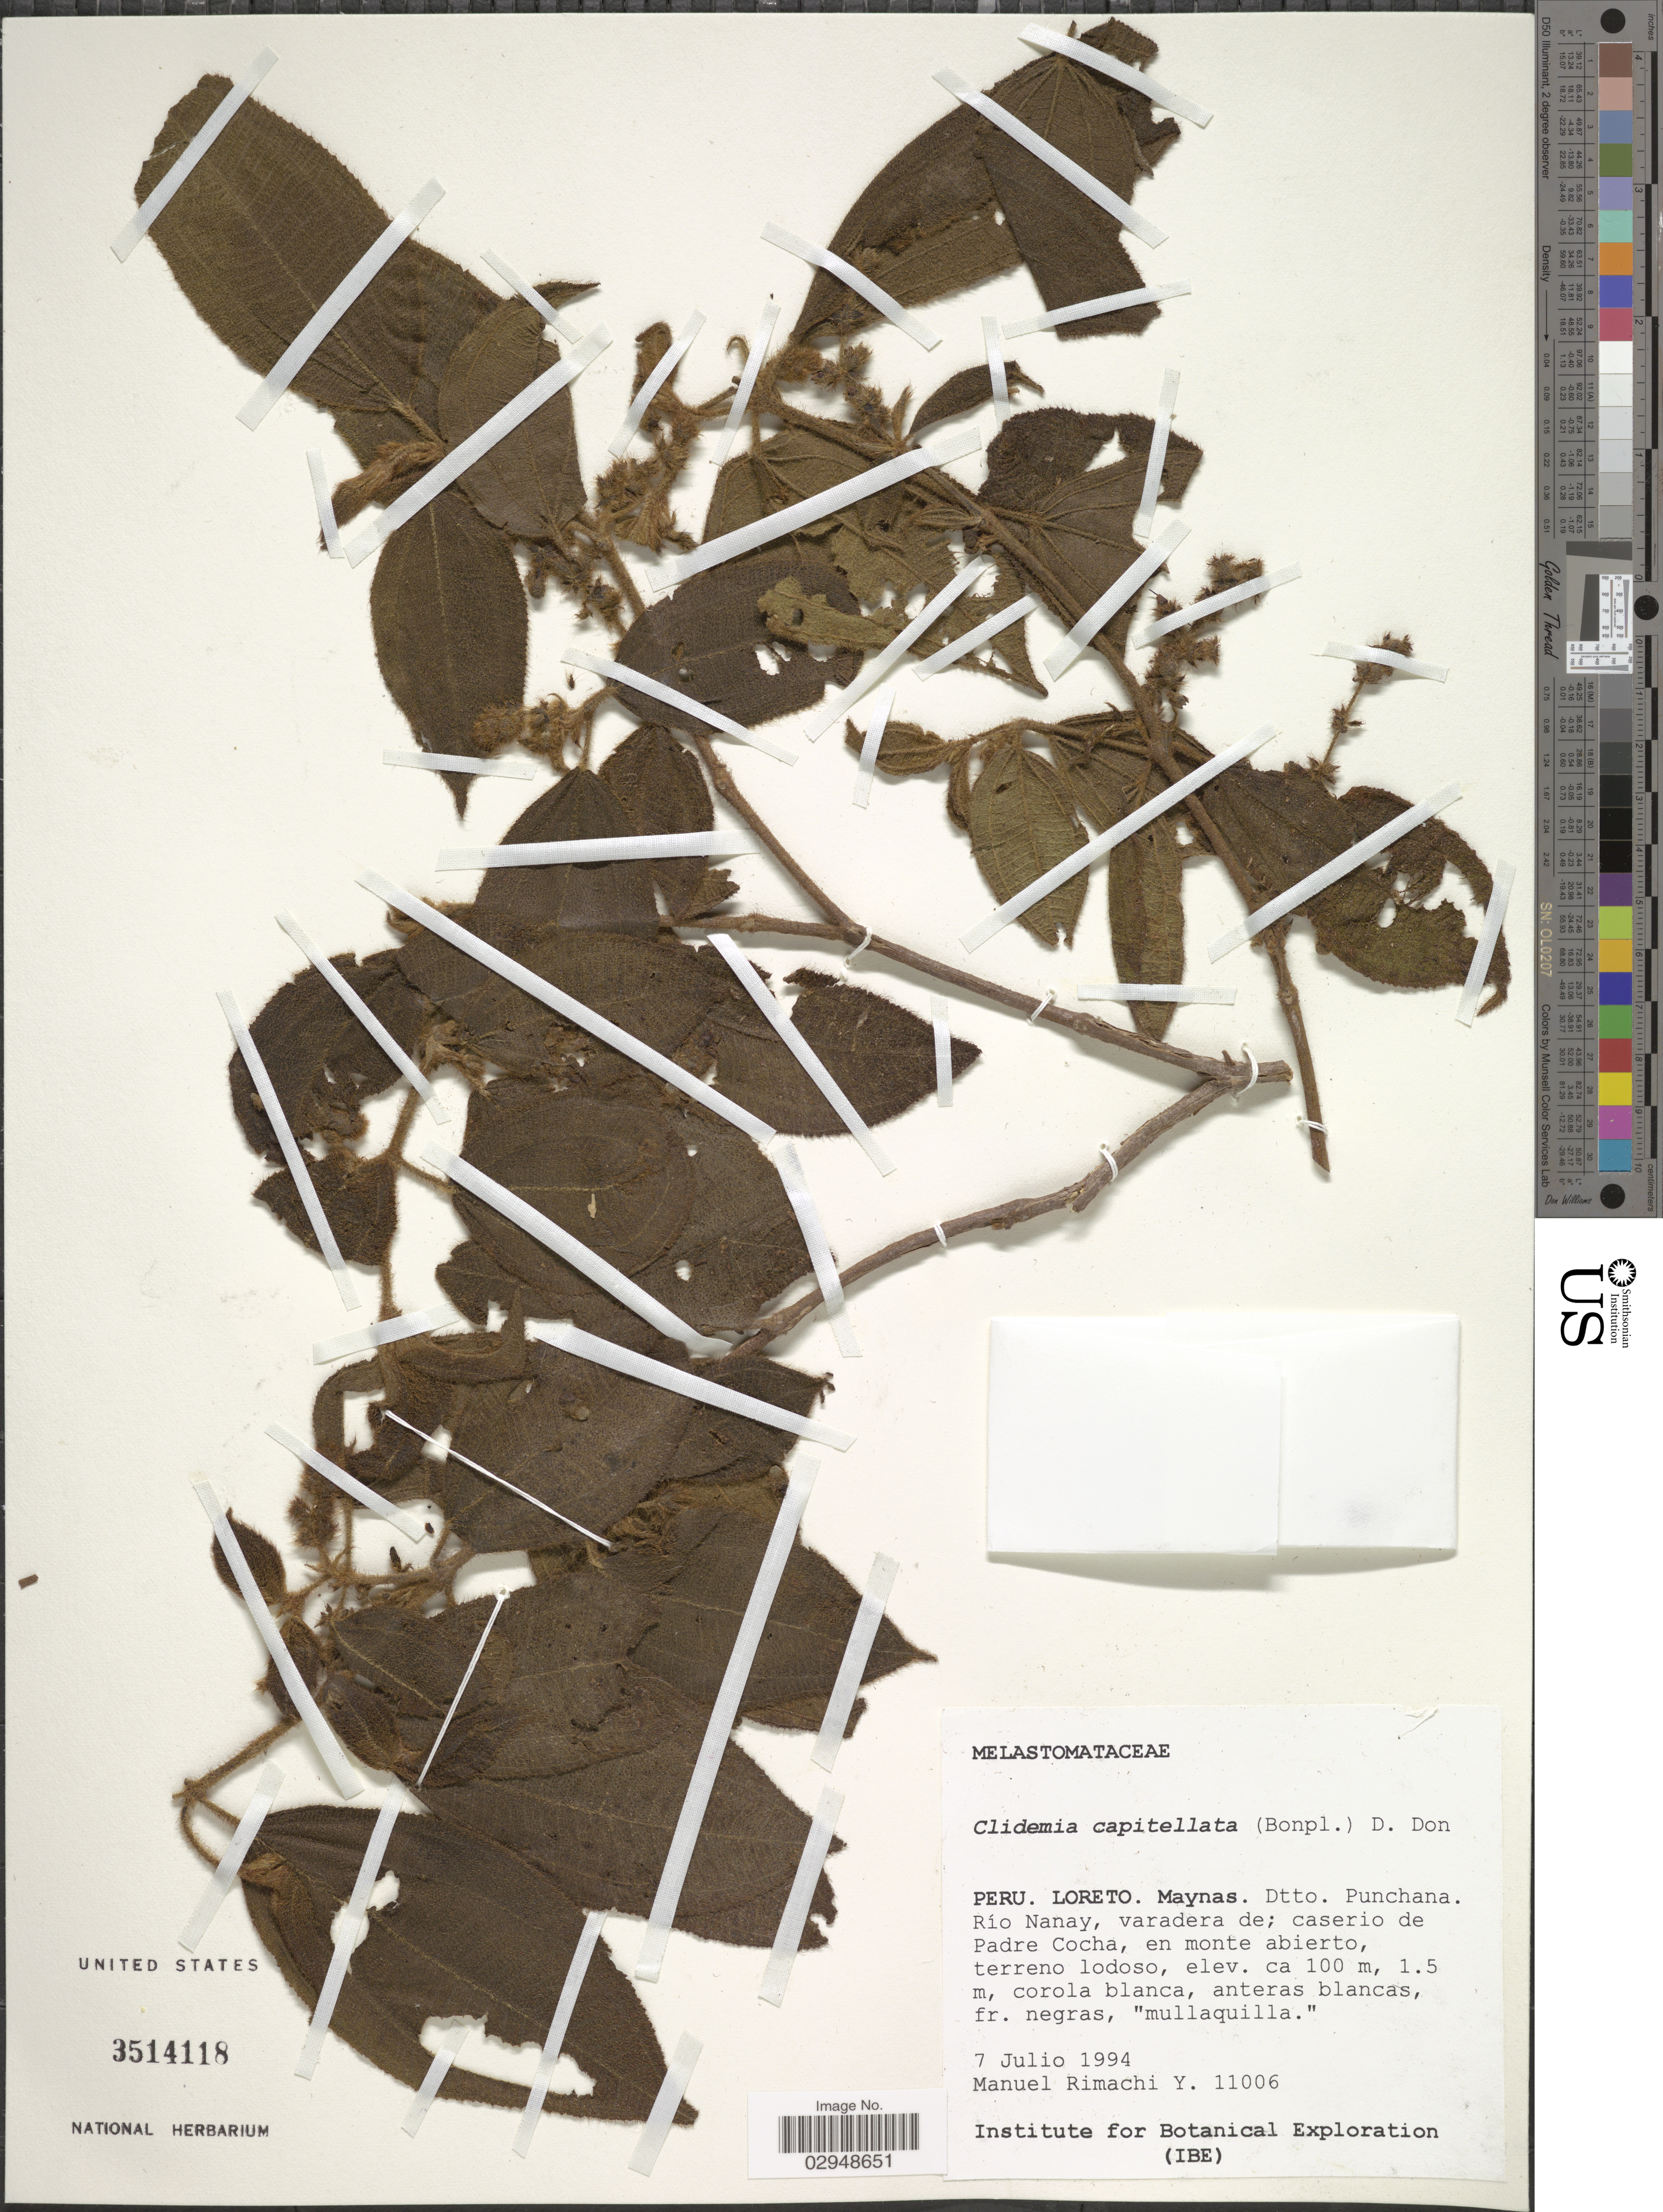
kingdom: Plantae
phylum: Tracheophyta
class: Magnoliopsida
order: Myrtales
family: Melastomataceae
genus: Clidemia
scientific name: Clidemia capitellata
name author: (Bonpl.) D. Don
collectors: M. Rimachi Y.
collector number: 11006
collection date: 1994-07-07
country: Peru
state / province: Loreto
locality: Maynas. Dttto. Punchana. Río Nanay, varadera de; caserio de Padre Cocha.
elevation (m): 100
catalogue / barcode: US 3514118